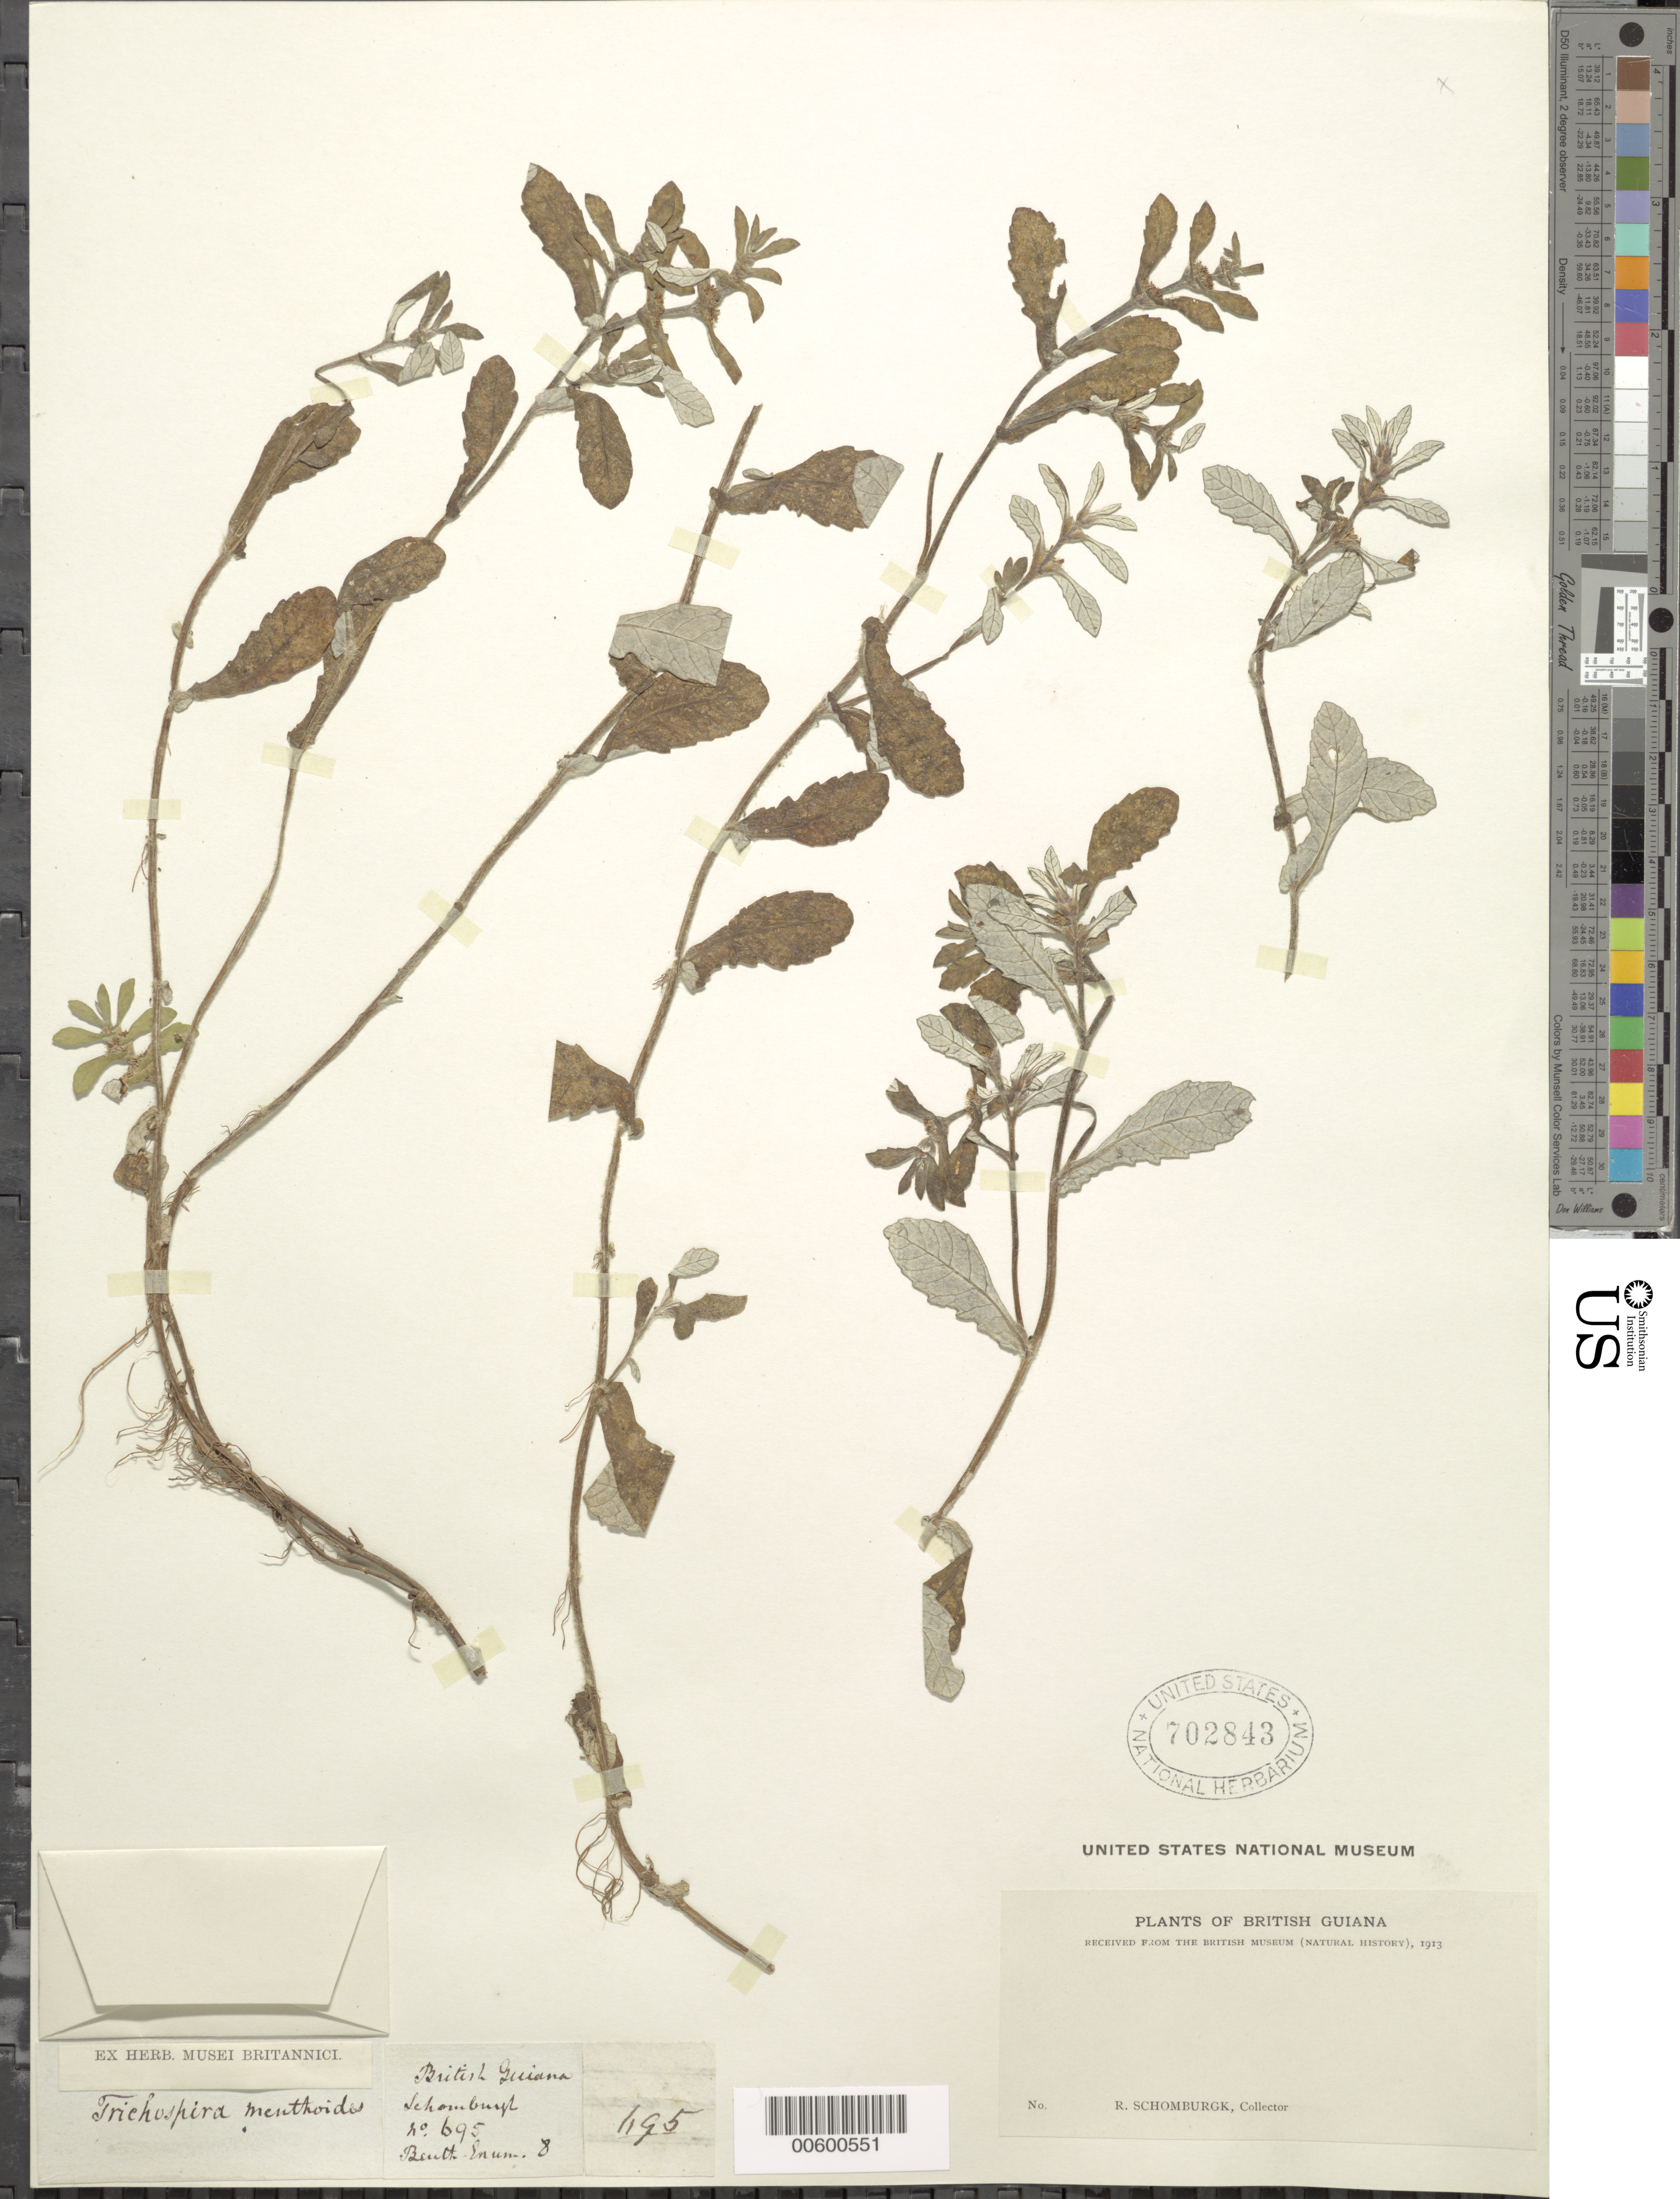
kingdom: Plantae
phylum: Tracheophyta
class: Magnoliopsida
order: Asterales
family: Asteraceae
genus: Trichospira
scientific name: Trichospira verticillata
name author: (L.) S.F. Blake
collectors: R. H. Schomburgk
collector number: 695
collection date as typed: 1868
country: Guyana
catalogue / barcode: US 702843